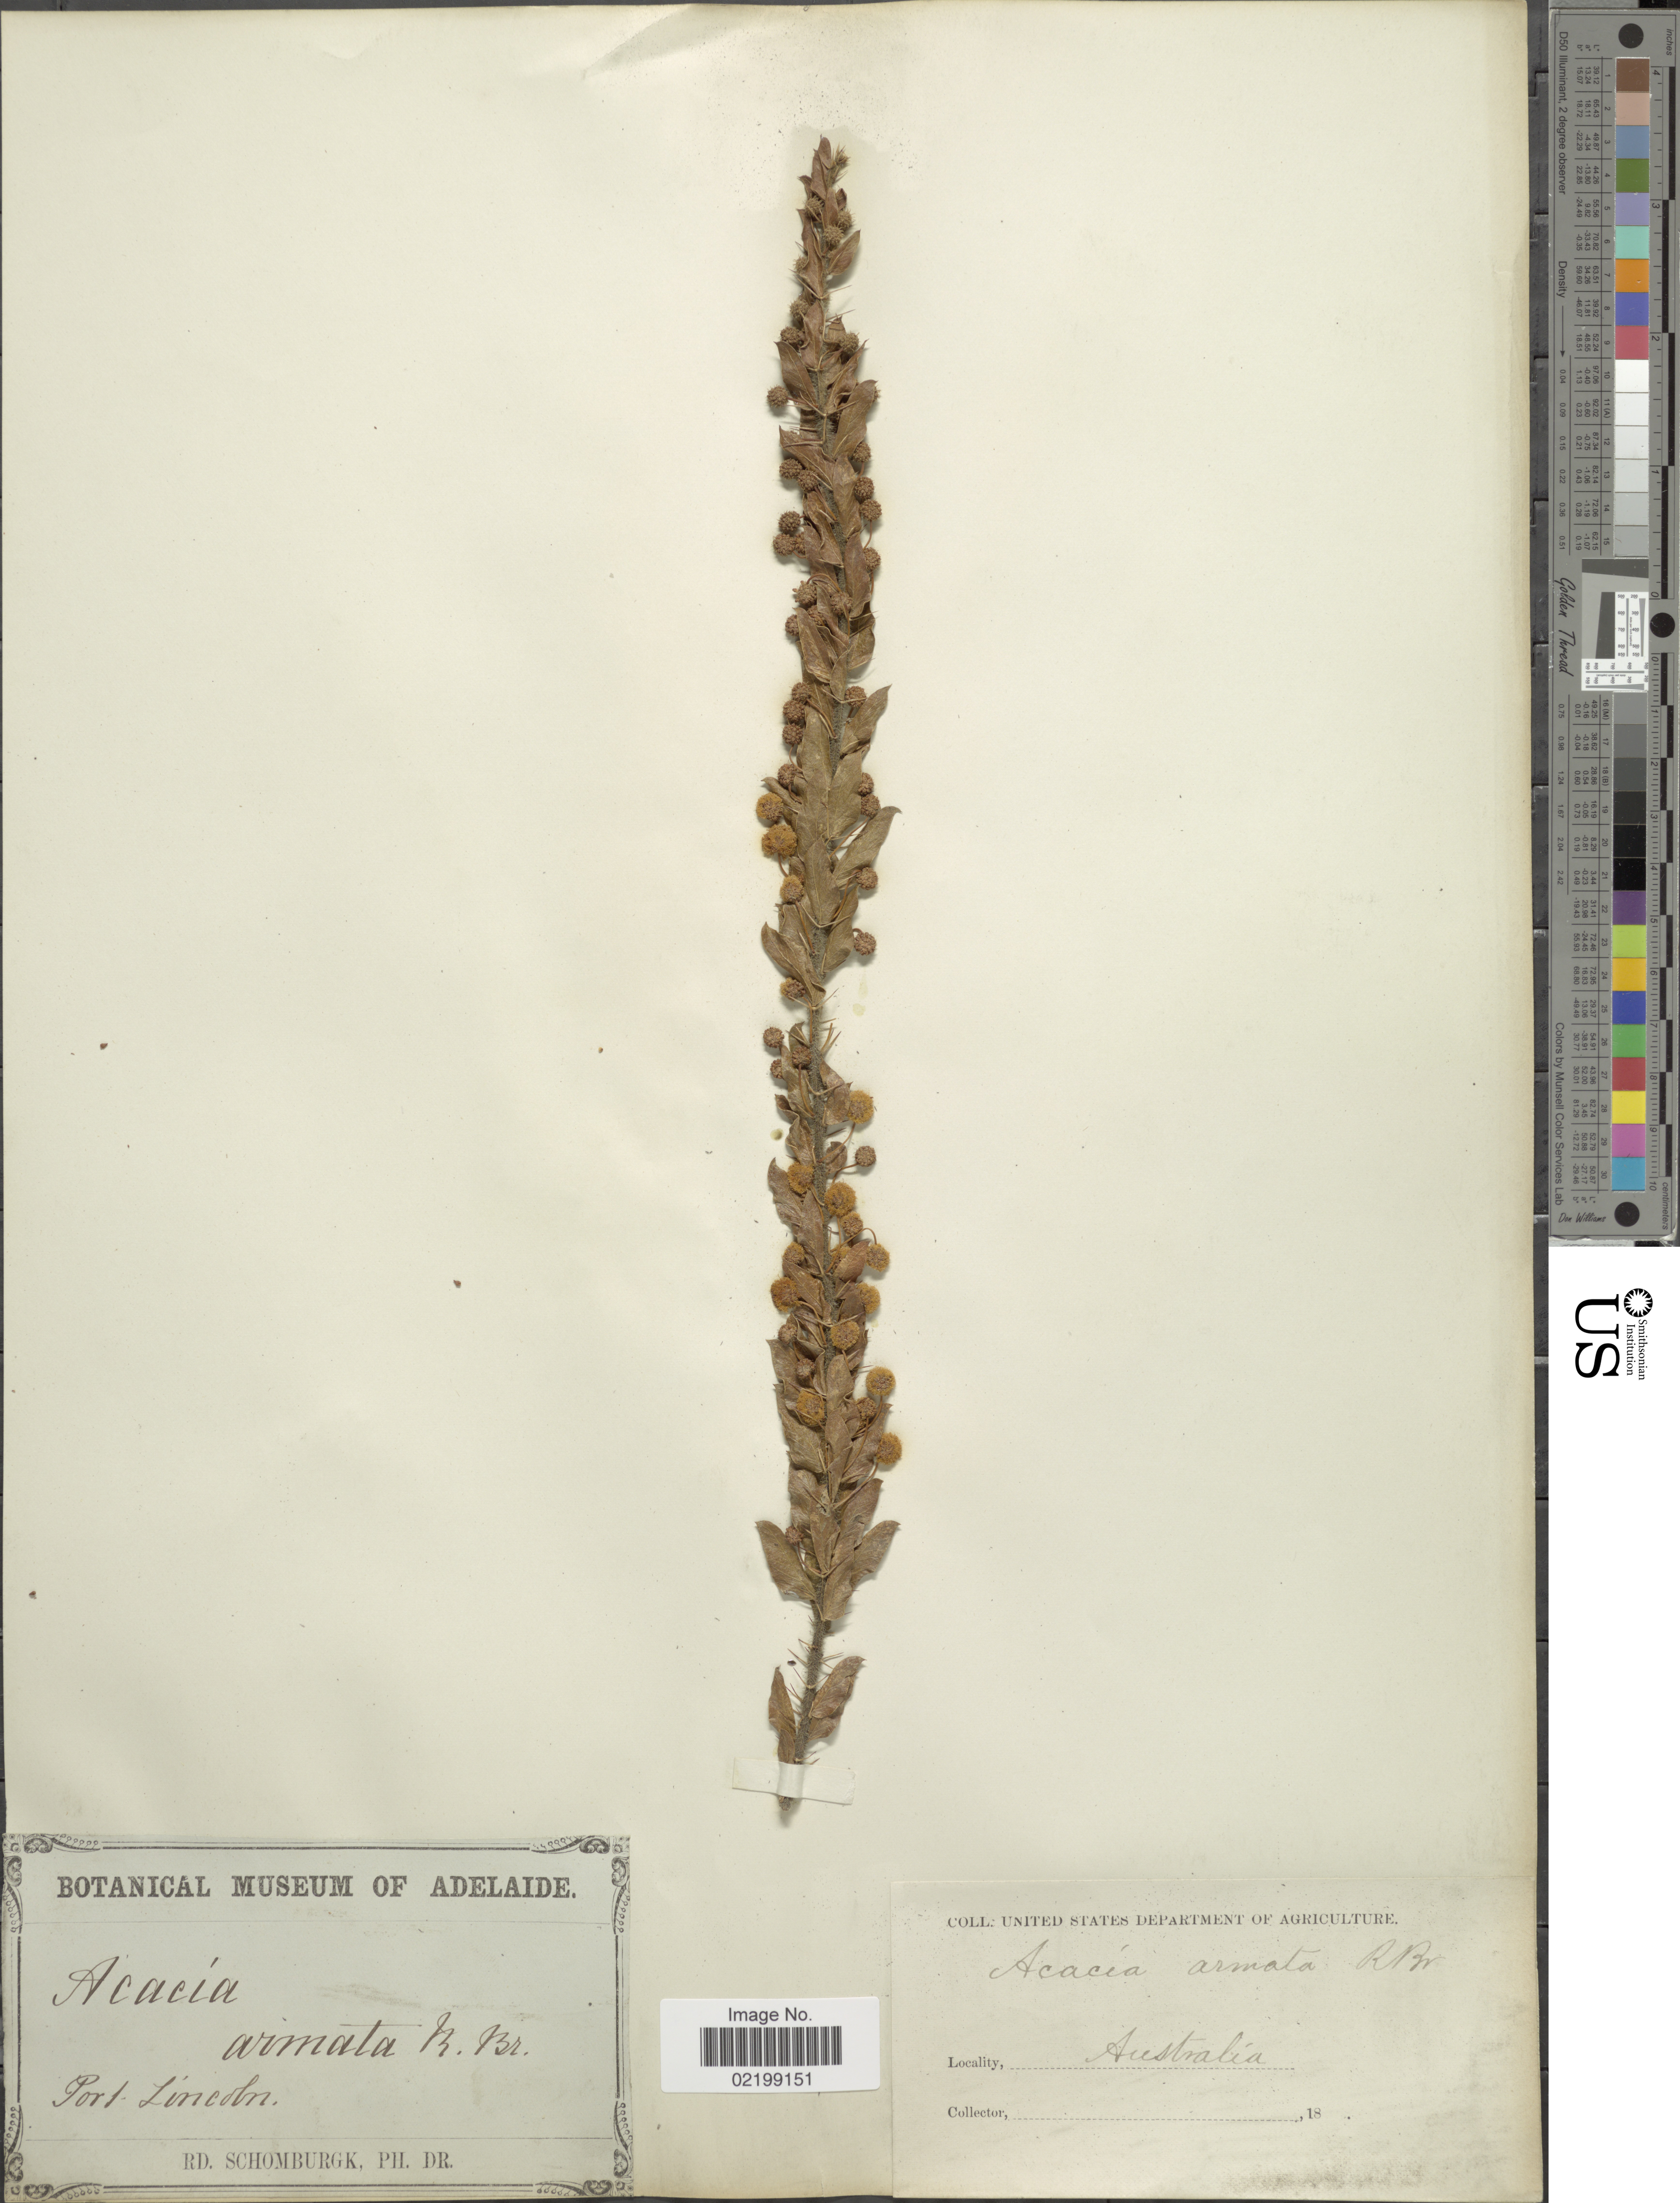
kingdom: Plantae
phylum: Tracheophyta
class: Magnoliopsida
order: Fabales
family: Fabaceae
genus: Acacia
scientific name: Acacia paradoxa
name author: Chiov.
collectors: M. R. Schomburgk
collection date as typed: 18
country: Australia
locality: Port. Lincoln